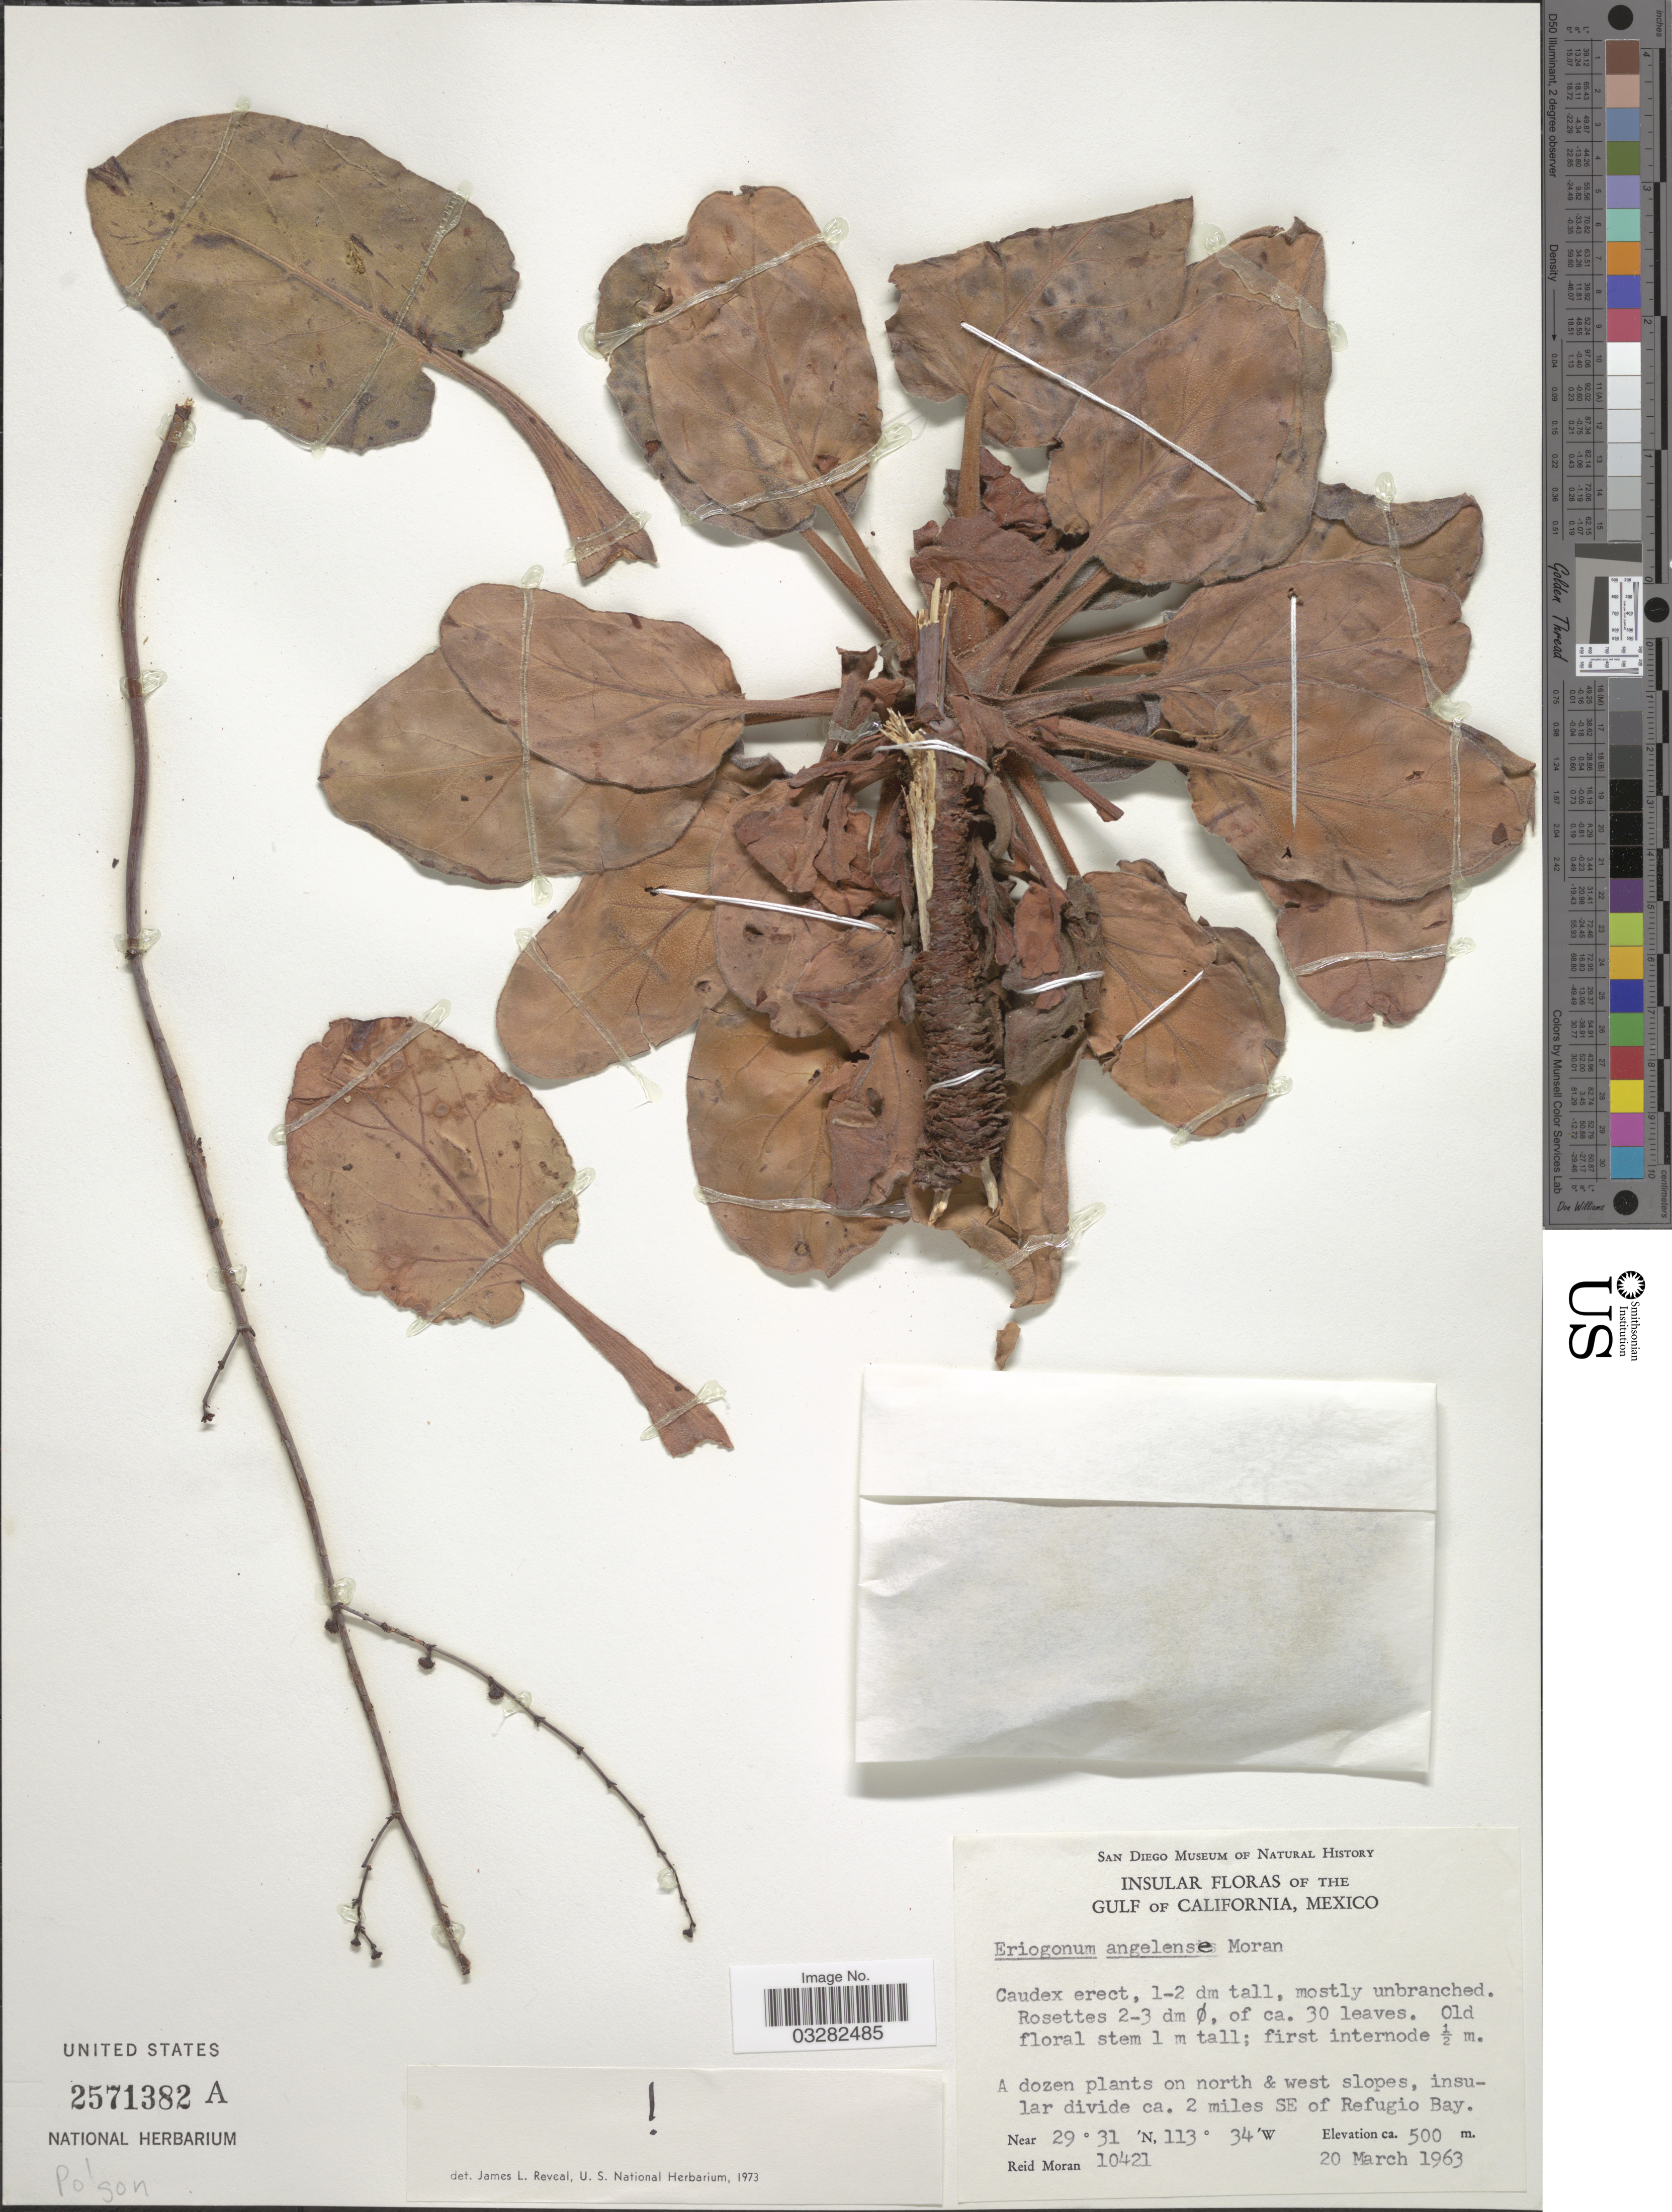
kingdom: Plantae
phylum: Tracheophyta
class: Magnoliopsida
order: Caryophyllales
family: Polygonaceae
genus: Eriogonum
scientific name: Eriogonum angelense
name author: Moran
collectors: R. V. Moran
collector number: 10421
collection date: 1963-03-20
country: Mexico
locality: Gulf of California. Insular divide ca. 2 miles SW of Refugio Bay.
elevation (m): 500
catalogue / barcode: US 2571382A